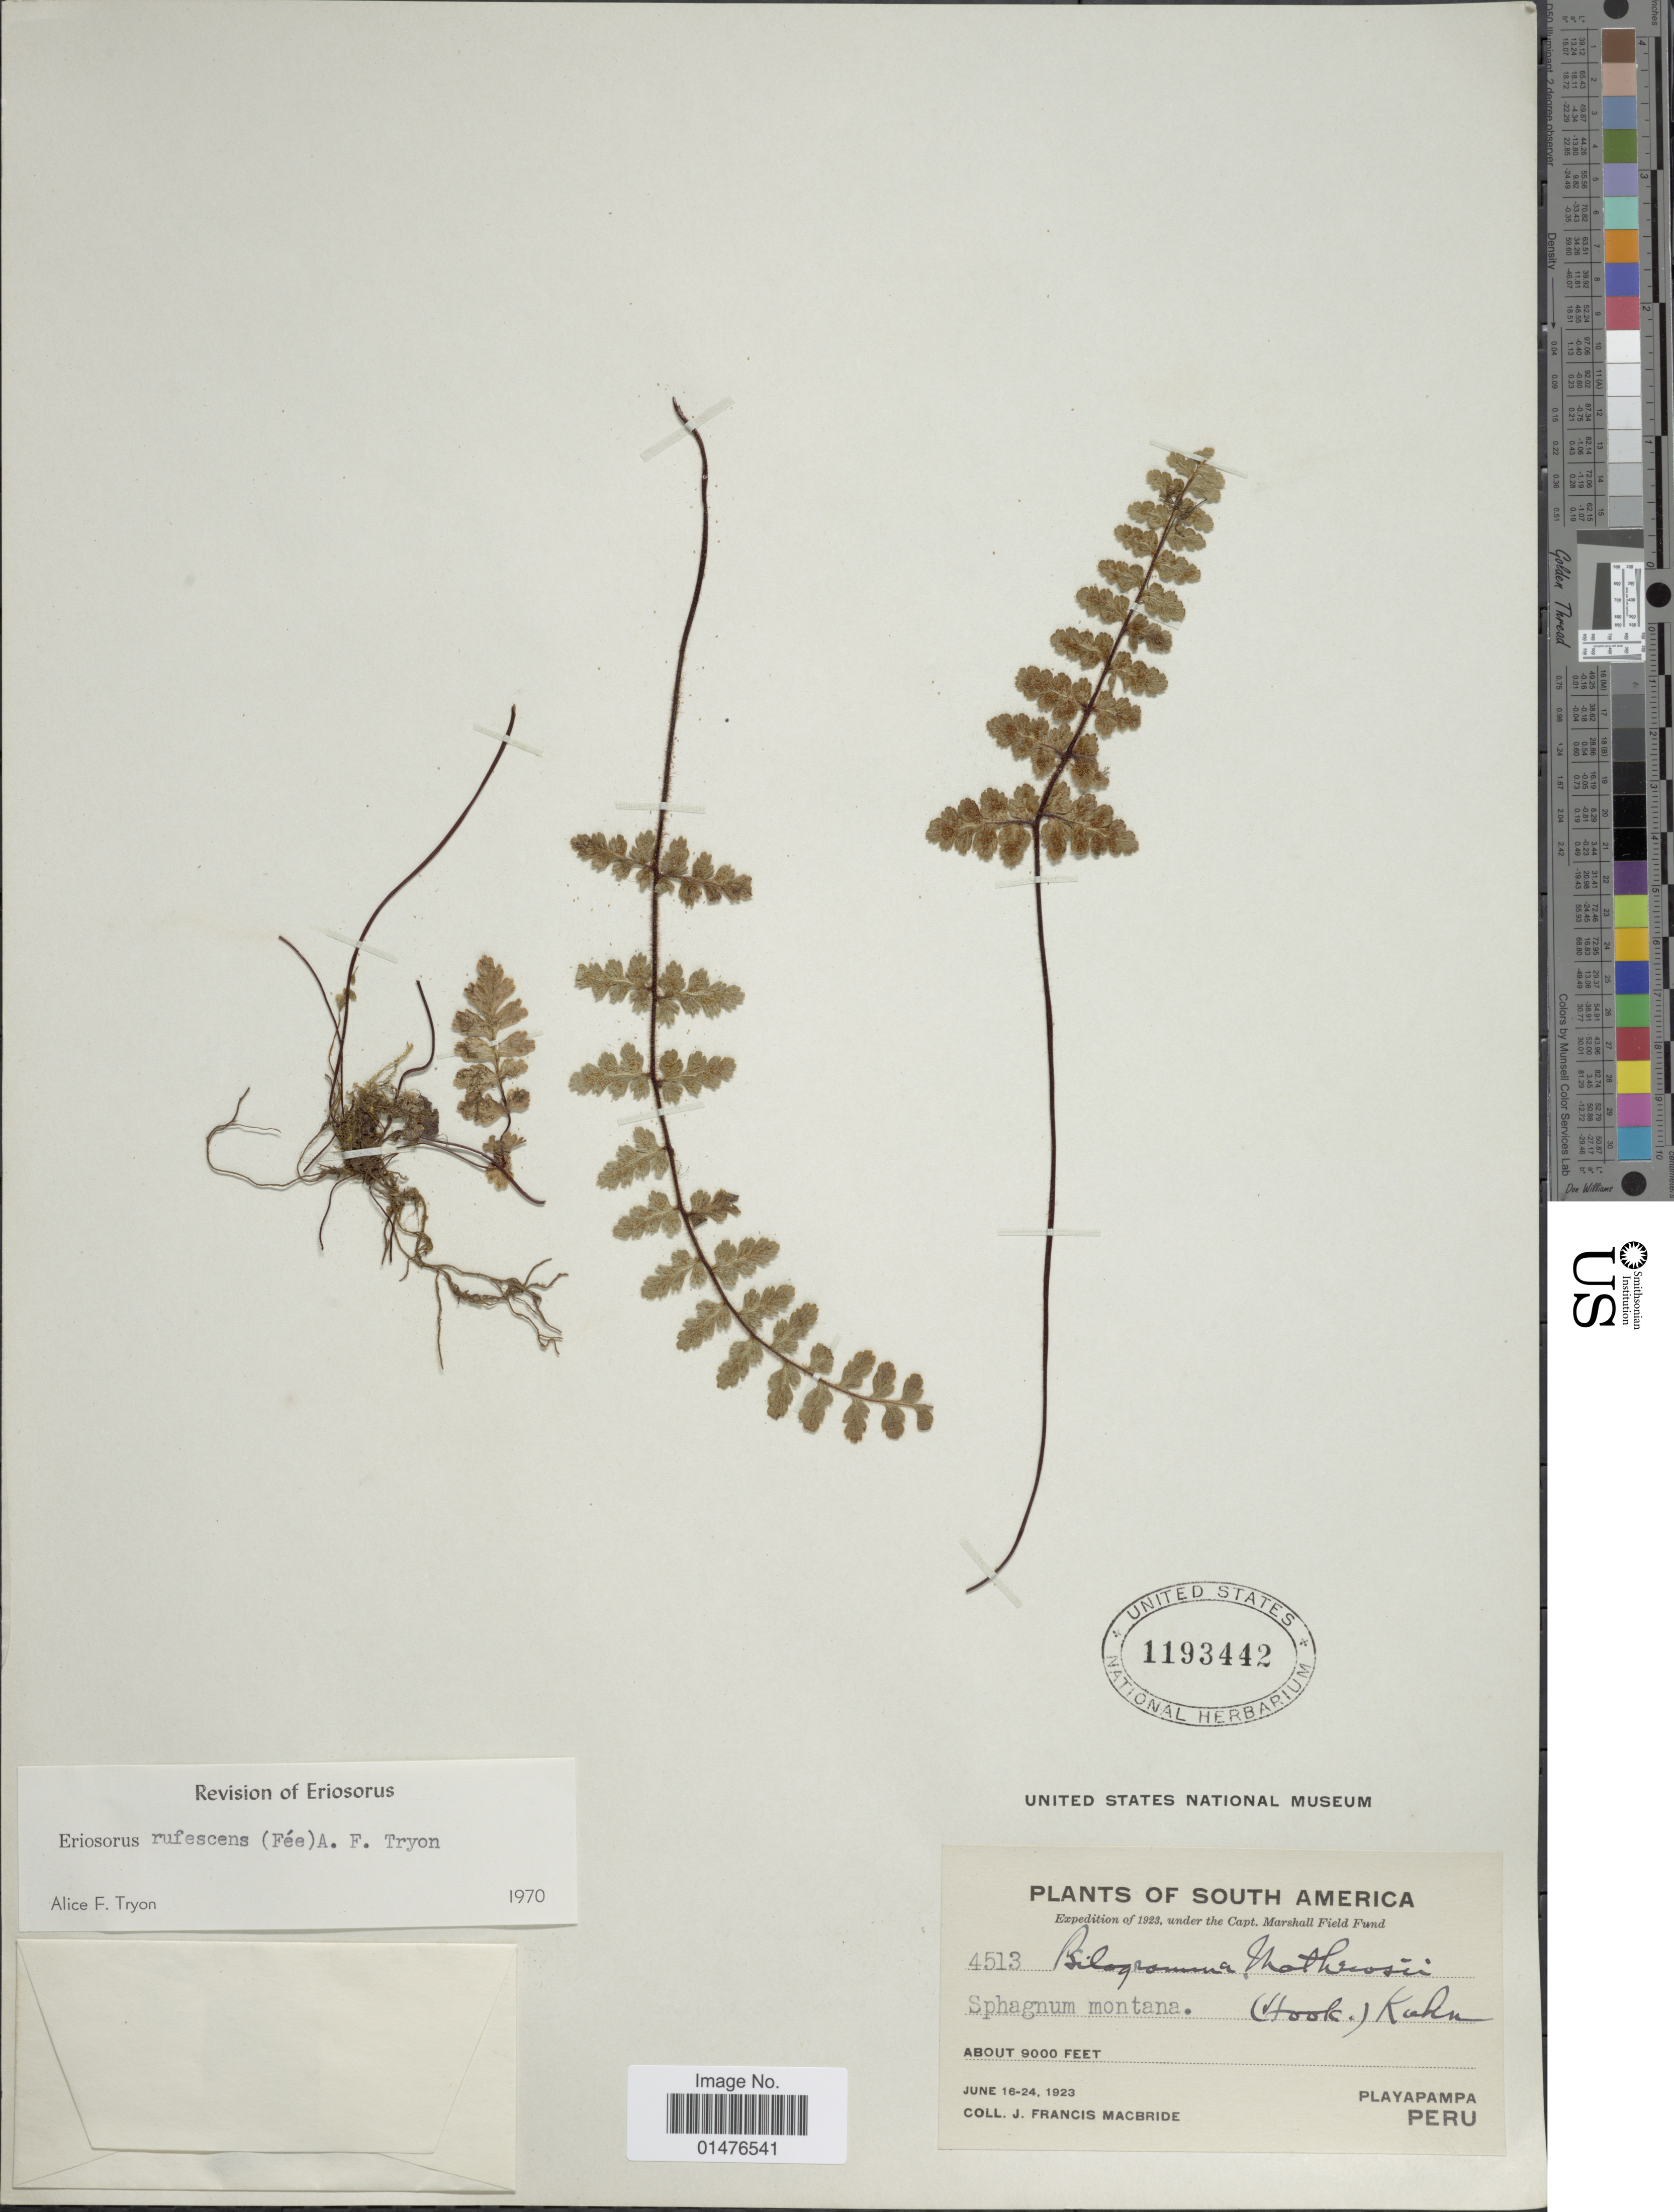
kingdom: Plantae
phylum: Tracheophyta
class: Polypodiopsida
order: Polypodiales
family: Pteridaceae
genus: Jamesonia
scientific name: Jamesonia rufescens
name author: (Fée) Christenh.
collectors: J. F. Macbride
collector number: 4513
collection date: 1923-06-16/1923-06-24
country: Peru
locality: Playapampa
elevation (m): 2743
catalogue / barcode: US 1193442